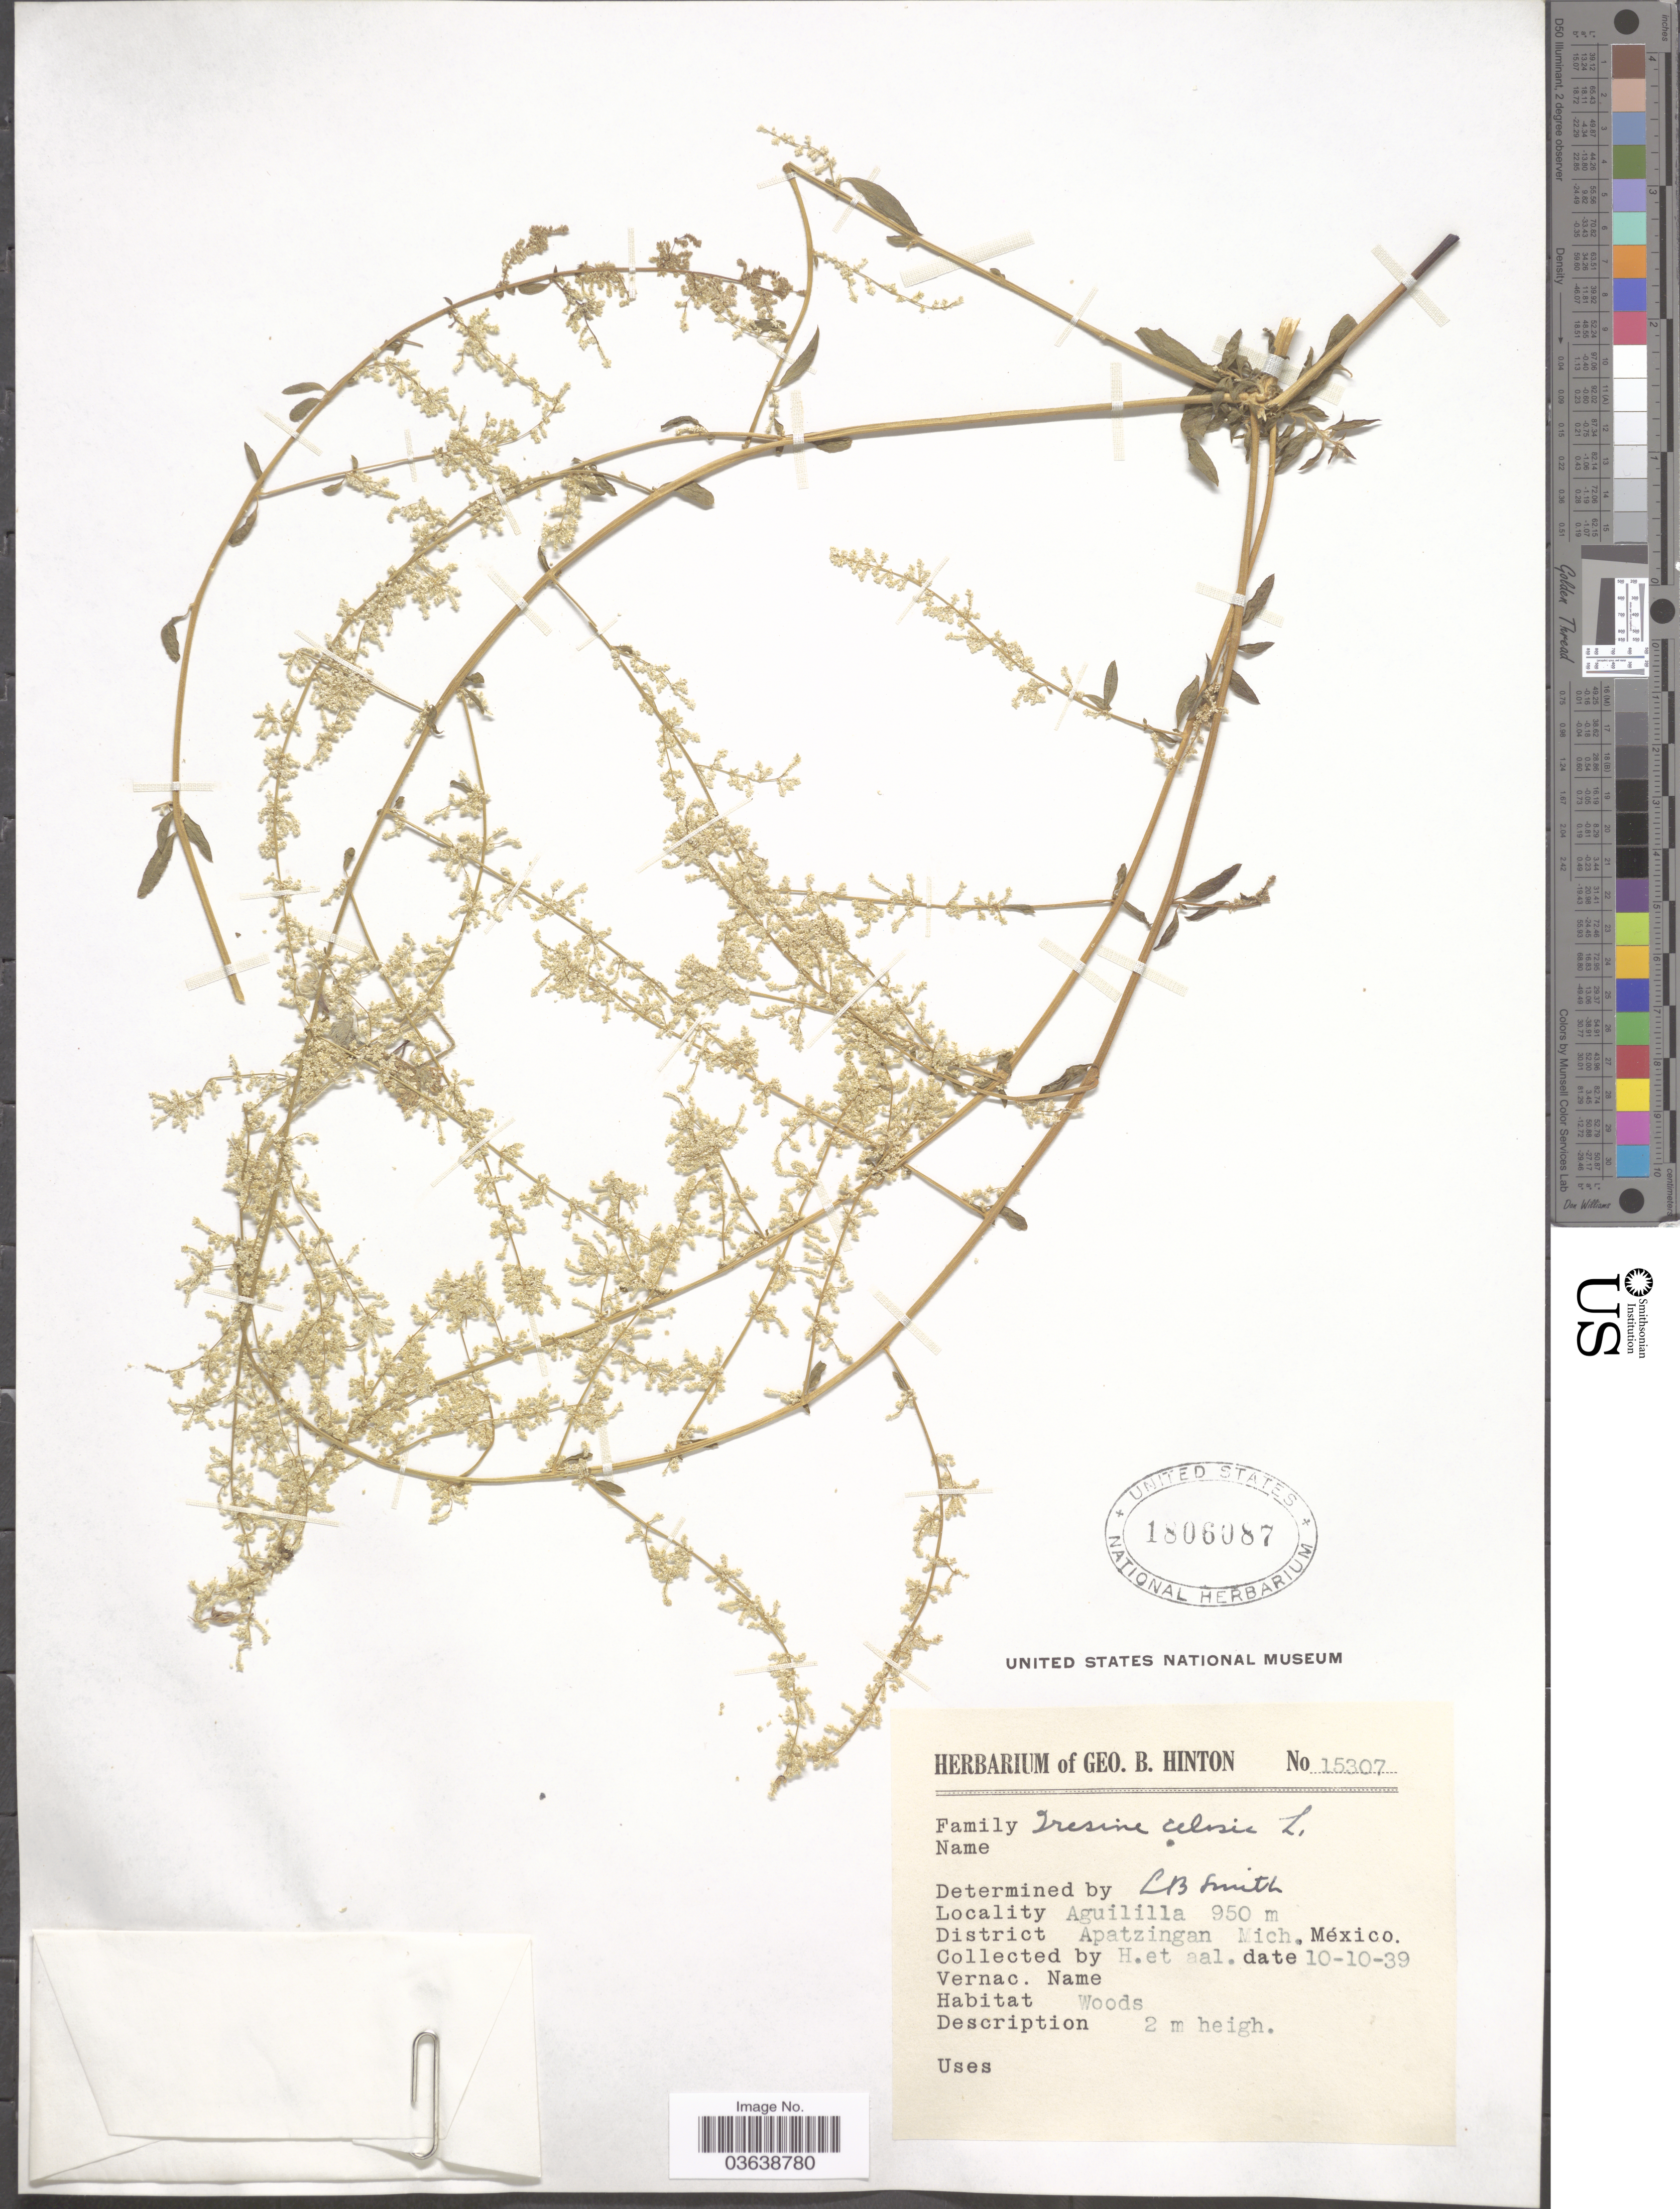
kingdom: Plantae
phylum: Tracheophyta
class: Magnoliopsida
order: Caryophyllales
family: Amaranthaceae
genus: Iresine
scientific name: Iresine celosia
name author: L.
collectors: G. B. Hinton & et al.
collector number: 15307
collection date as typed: Transcribed d/m/y: 10/10/39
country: Mexico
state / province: Michoacán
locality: Aguililla. District Apatzingan.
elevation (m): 950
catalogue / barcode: US 1806087